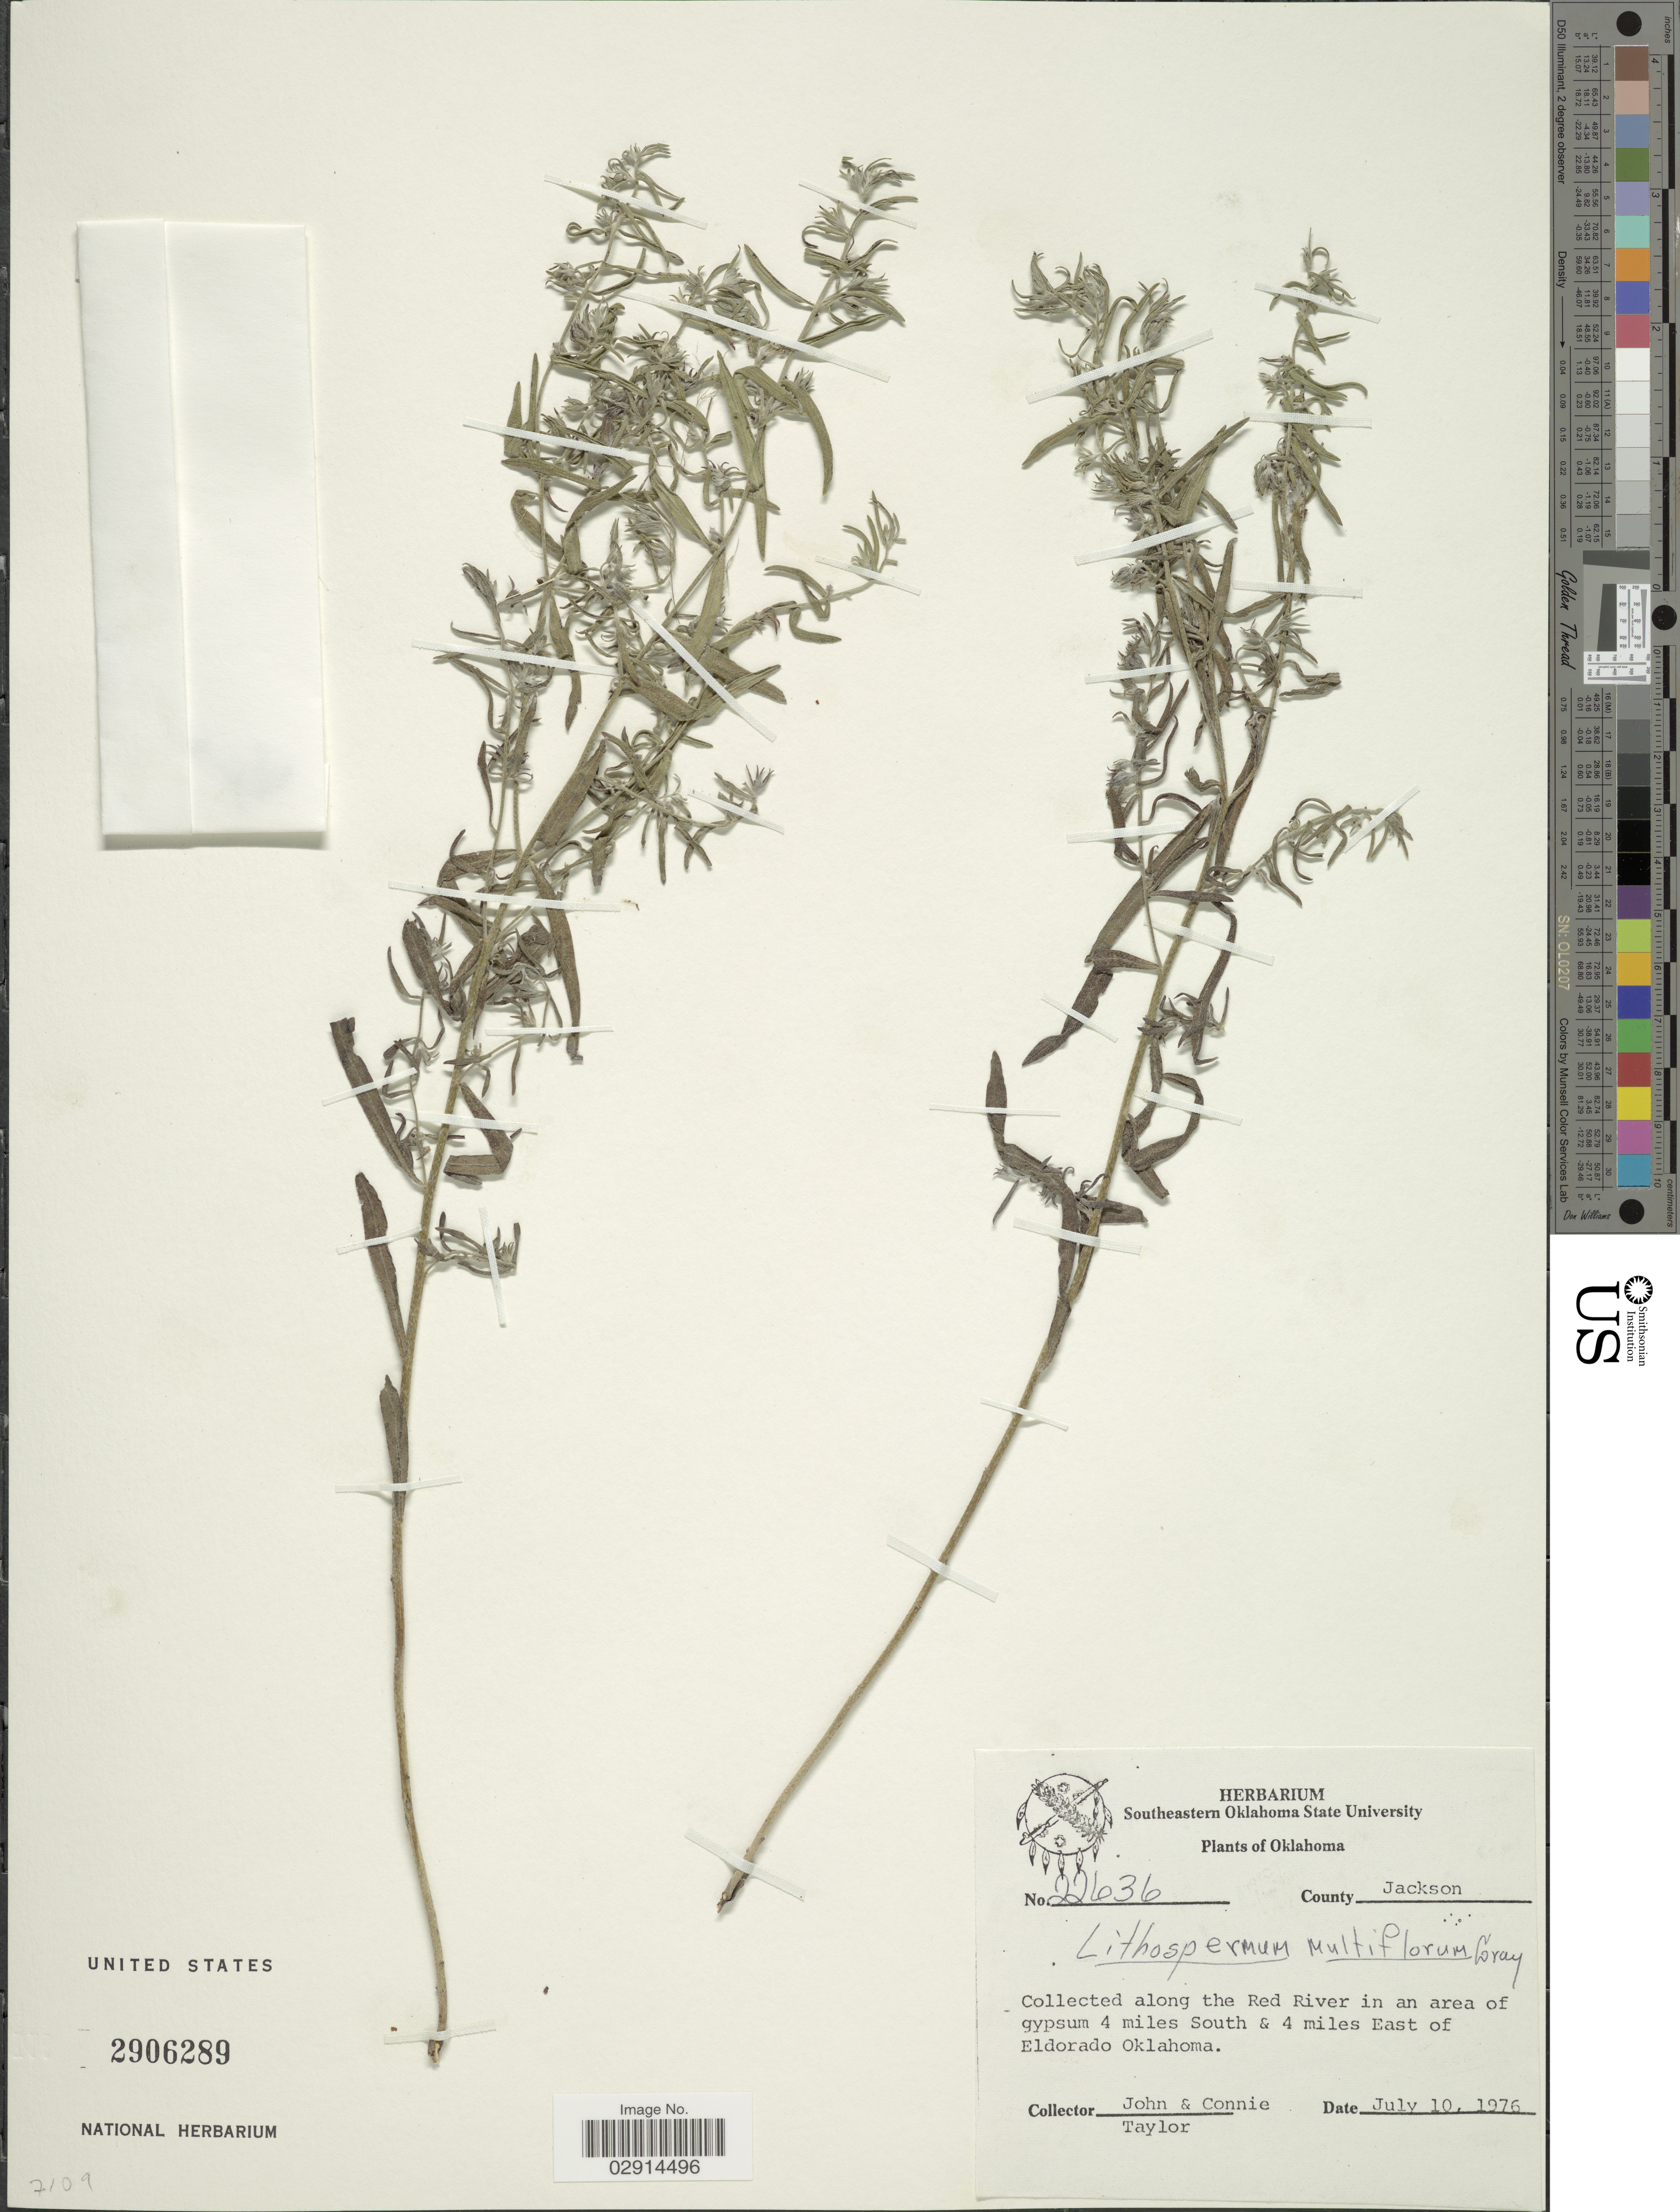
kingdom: Plantae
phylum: Tracheophyta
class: Magnoliopsida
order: Boraginales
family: Boraginaceae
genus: Lithospermum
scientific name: Lithospermum multiflorum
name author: Torr. ex A. Gray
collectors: J. Taylor & C. Taylor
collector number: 22636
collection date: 1976-07-10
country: United States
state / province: Oklahoma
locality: County Jackson. Along the Red River in an area of qypsum 4 miles South & 4 miles East of Eldorado Oklahoma.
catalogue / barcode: US 2906289